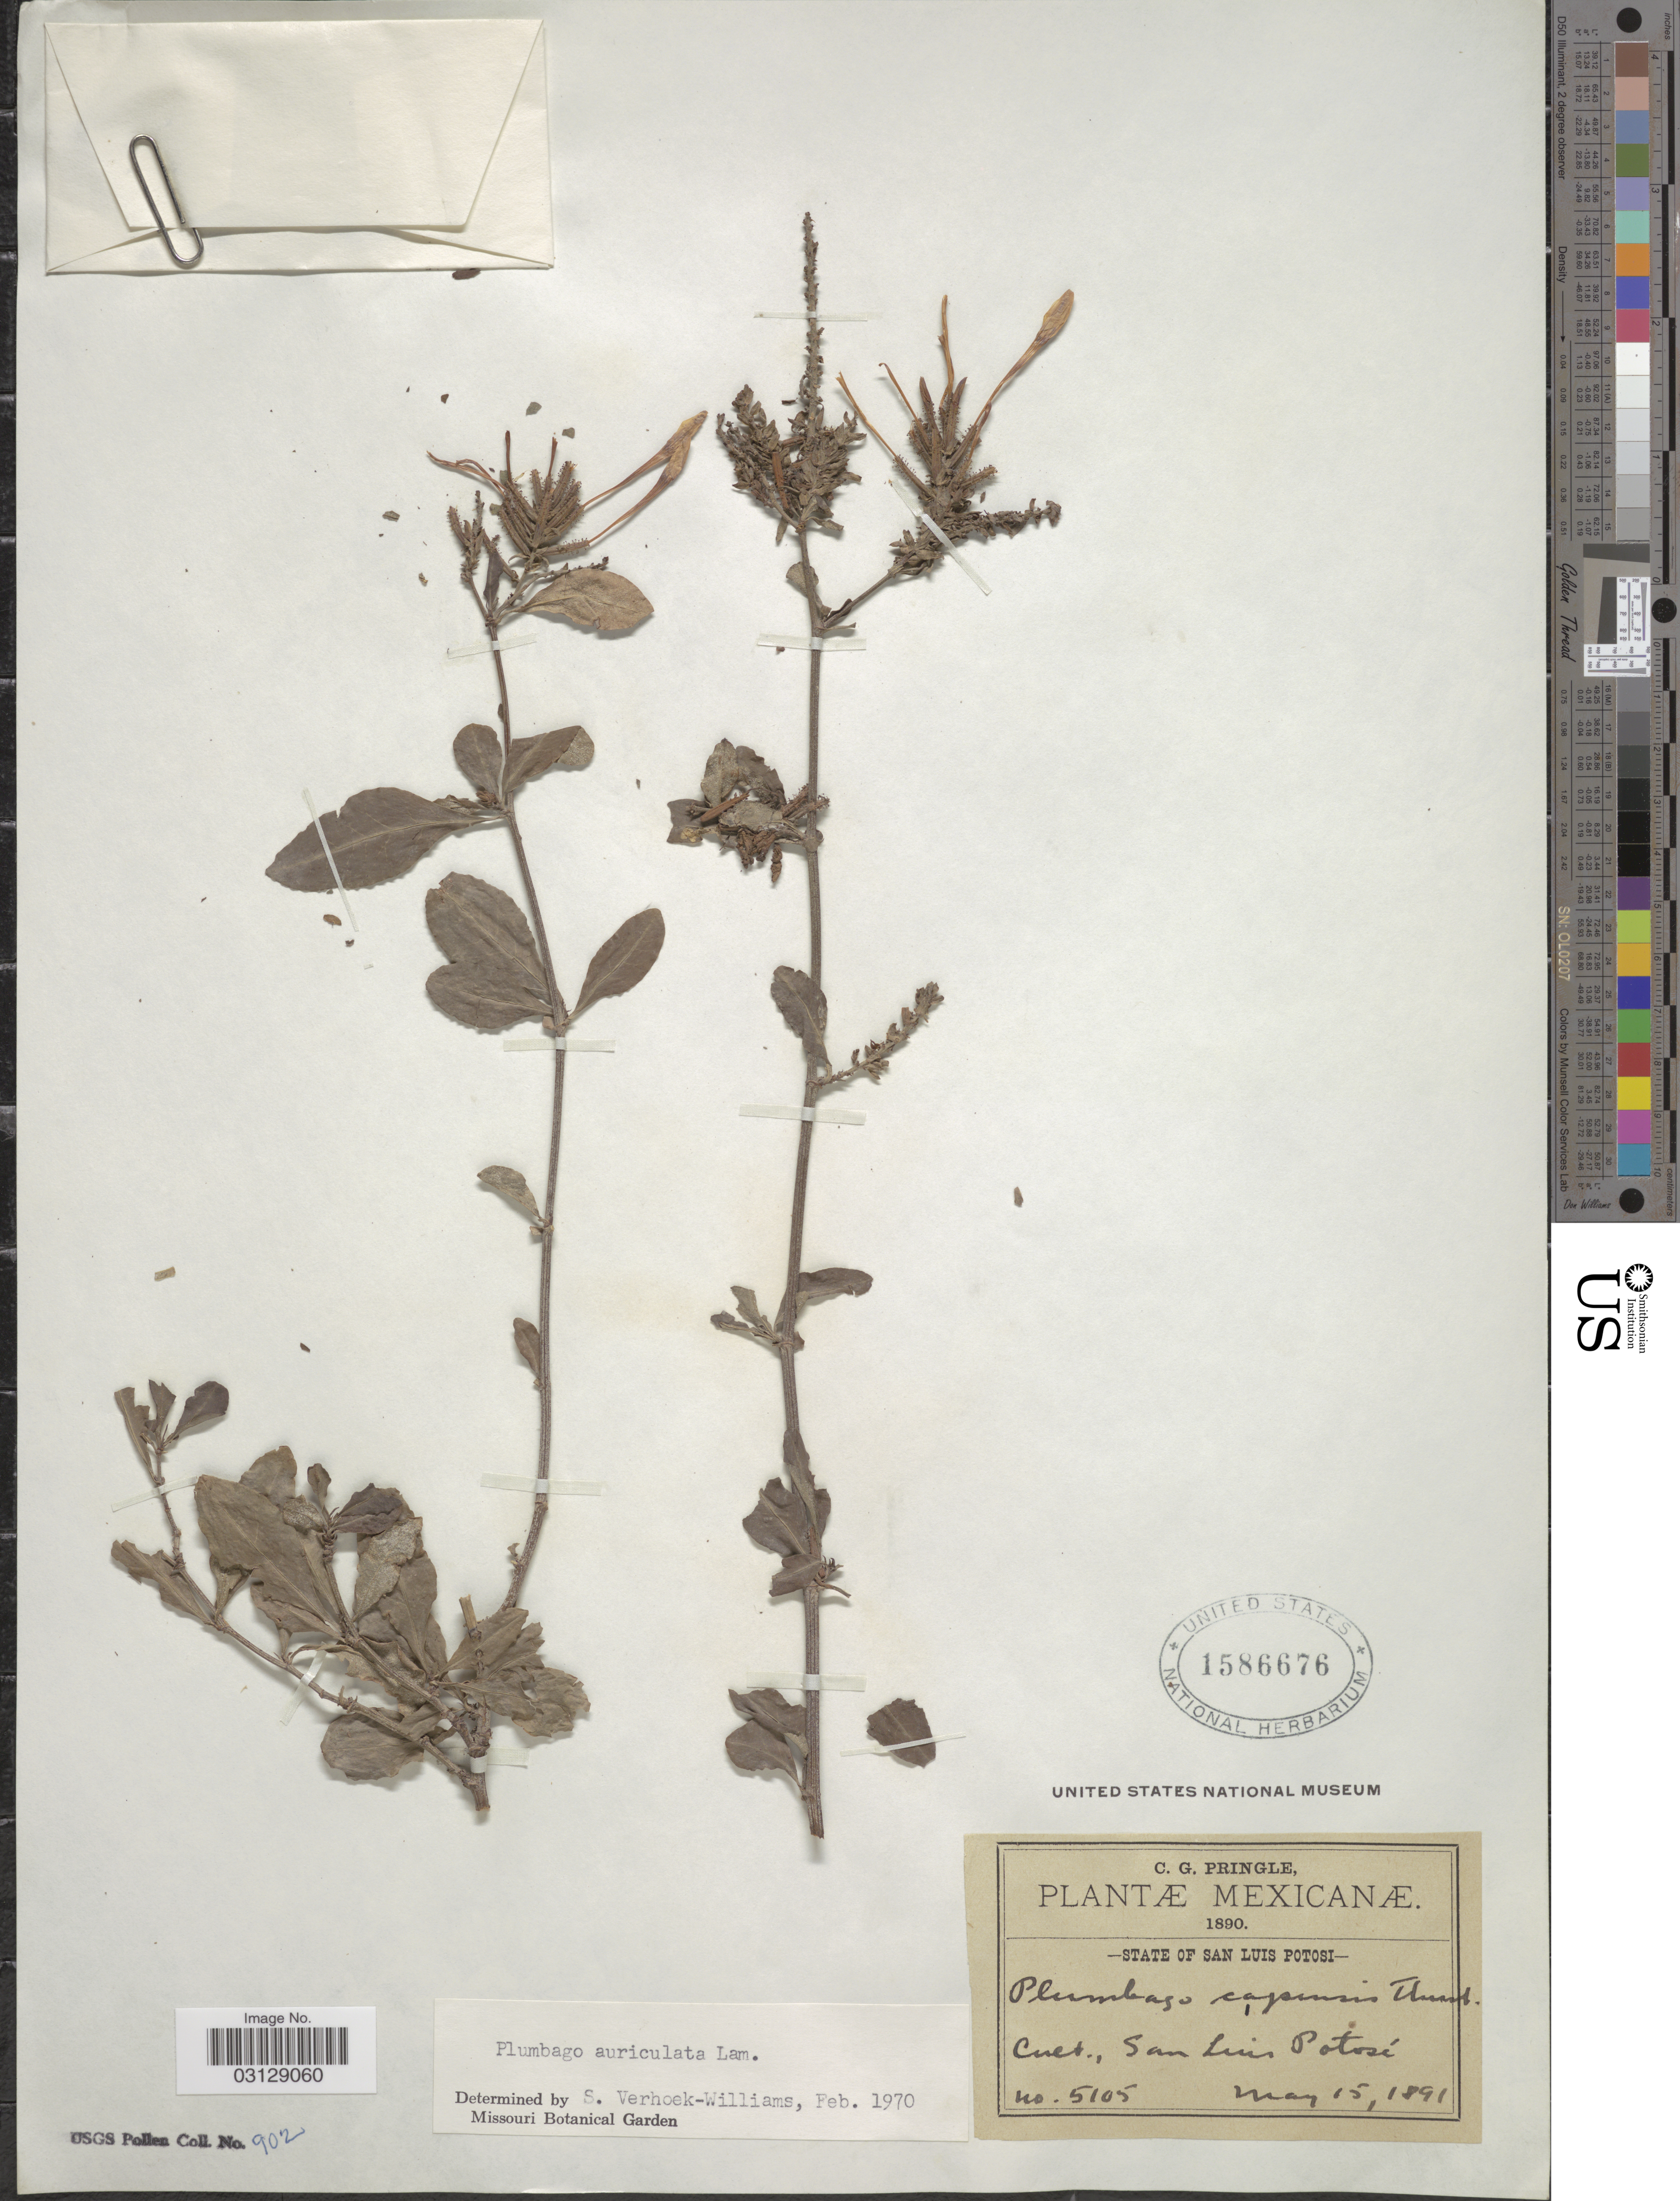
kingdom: Plantae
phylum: Tracheophyta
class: Magnoliopsida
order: Caryophyllales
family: Plumbaginaceae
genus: Plumbago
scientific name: Plumbago auriculata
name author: Lam.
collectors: C. G. Pringle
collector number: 5105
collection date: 1891-05-15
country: Mexico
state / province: San Luis Potosí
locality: San Luis Potosí.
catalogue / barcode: US 1586676